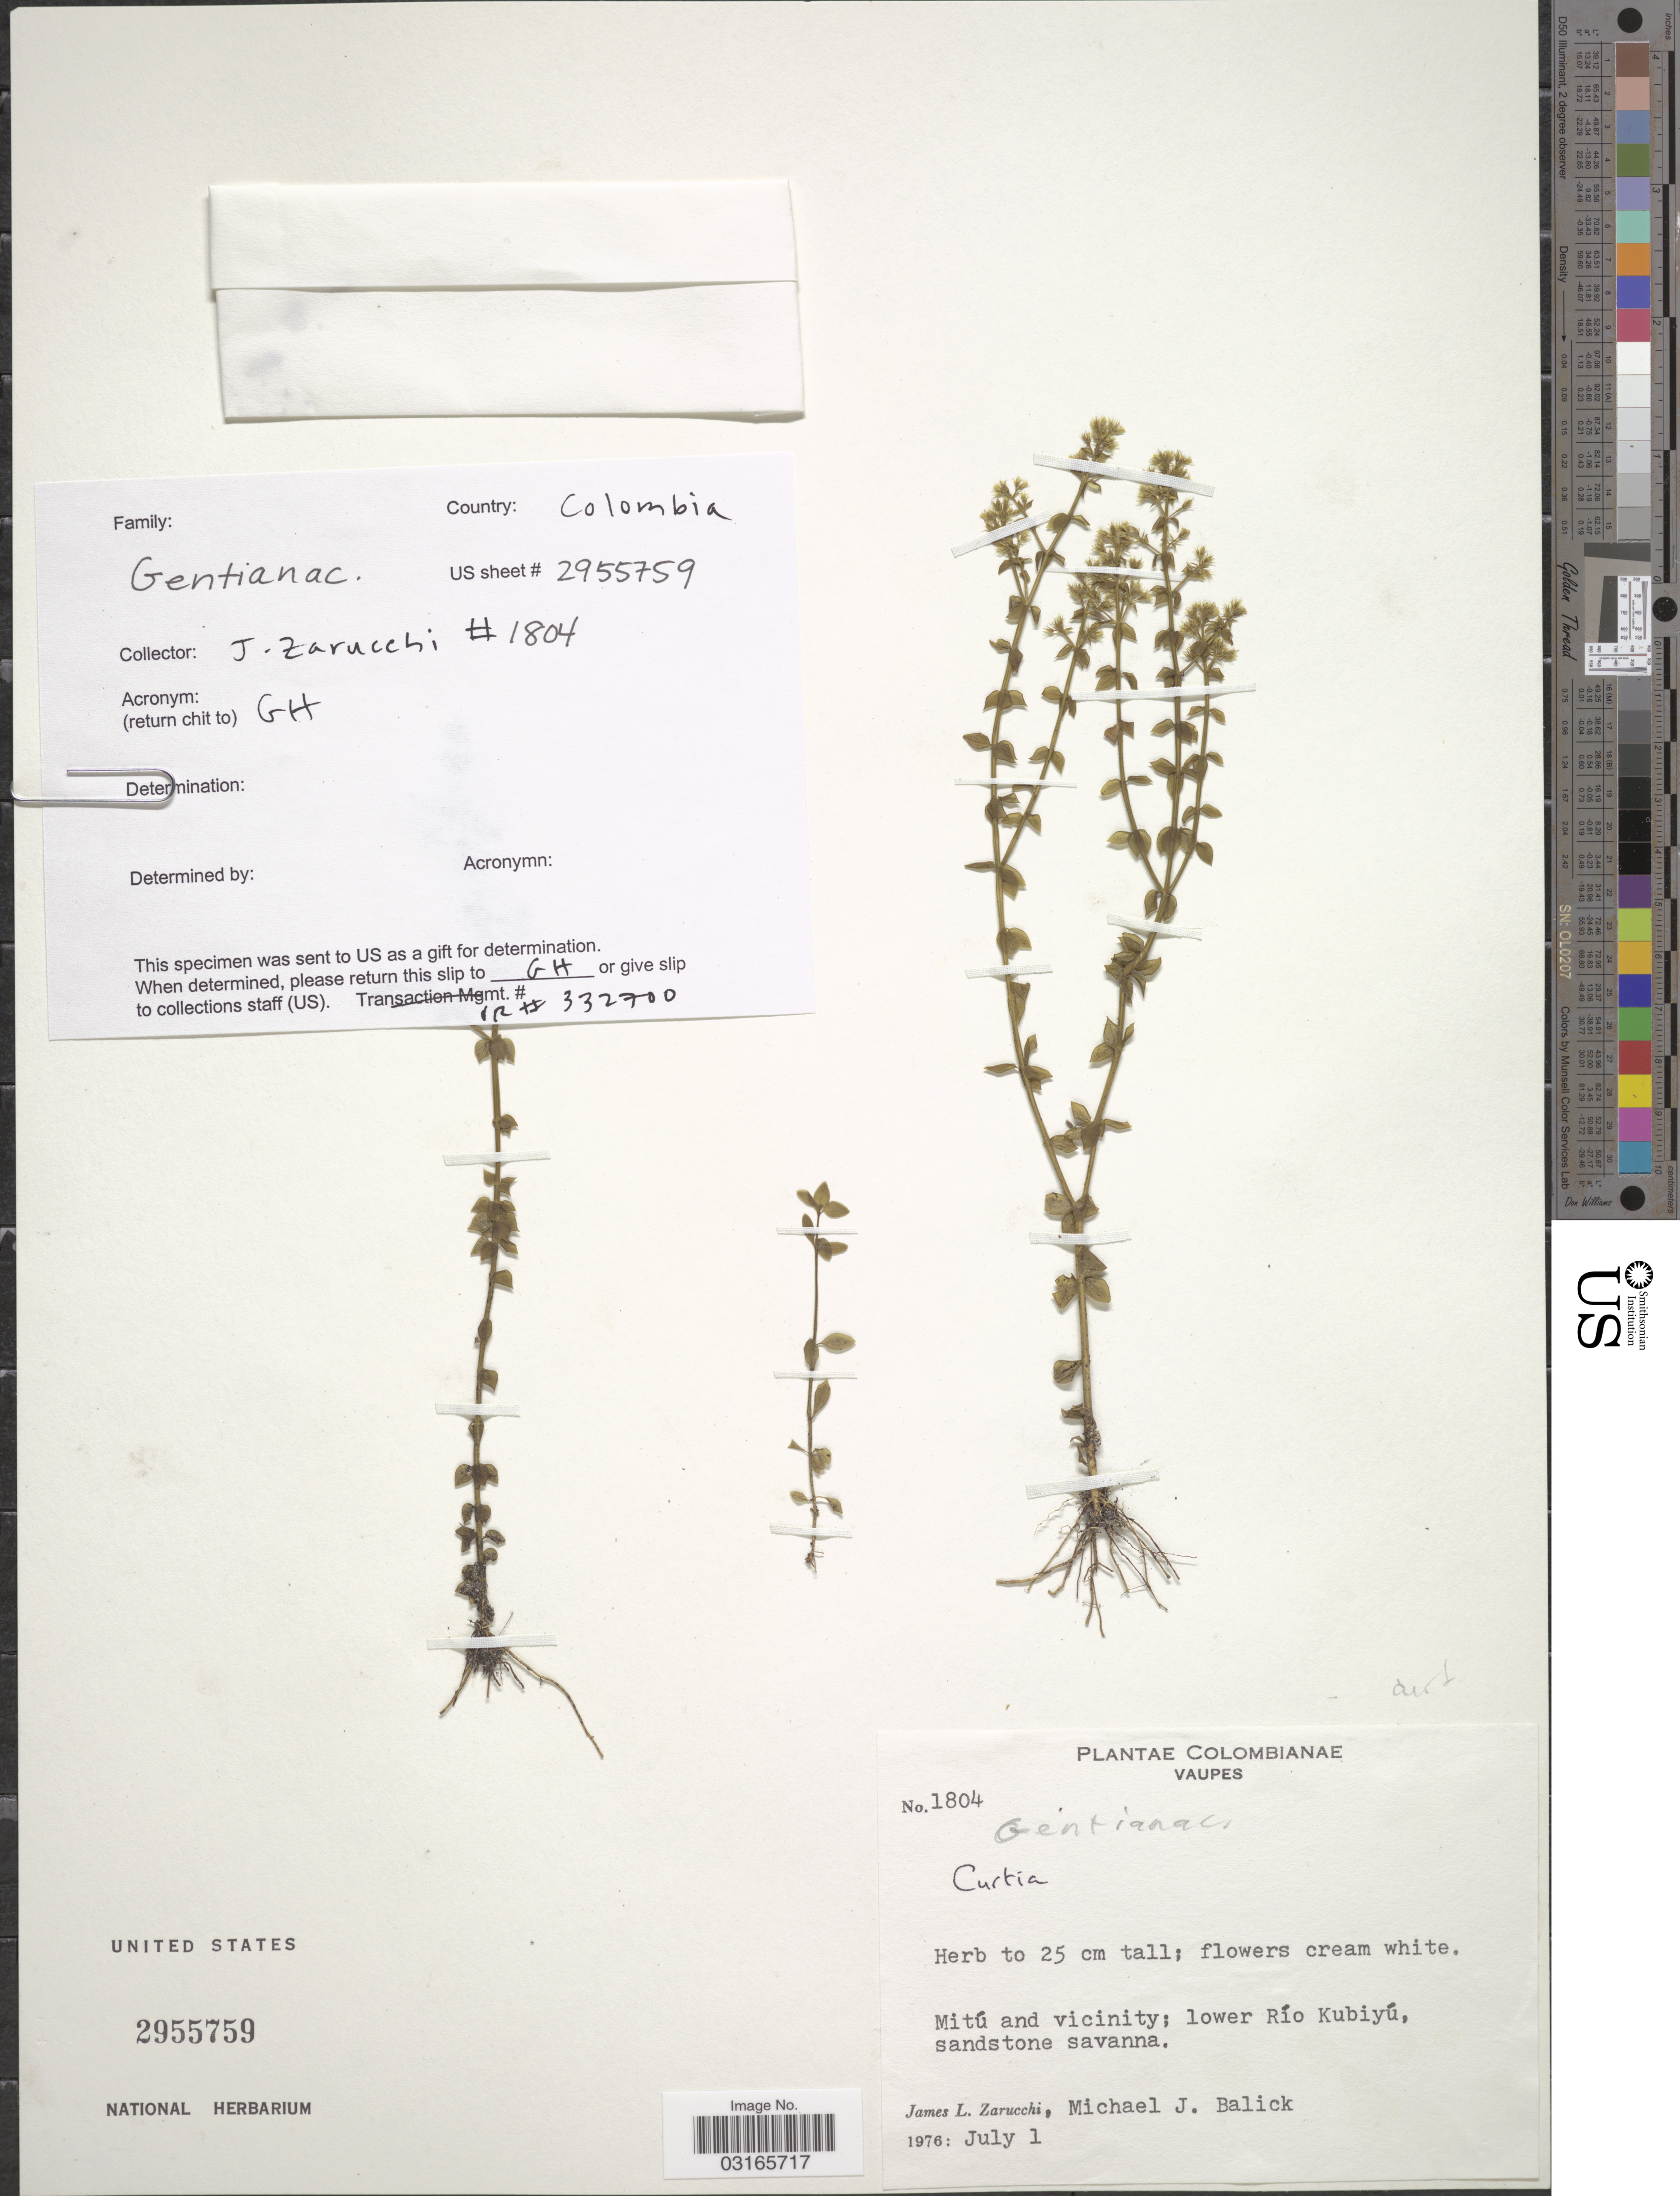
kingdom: Plantae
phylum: Tracheophyta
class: Magnoliopsida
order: Gentianales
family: Gentianaceae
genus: Curtia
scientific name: Curtia sp.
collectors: J. L. Zarucchi & M. J. Balick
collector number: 1804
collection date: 1976-07-01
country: Colombia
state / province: Vaupés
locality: Mitú and vicinity; lower Río Kubiyú.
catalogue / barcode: US 2955759